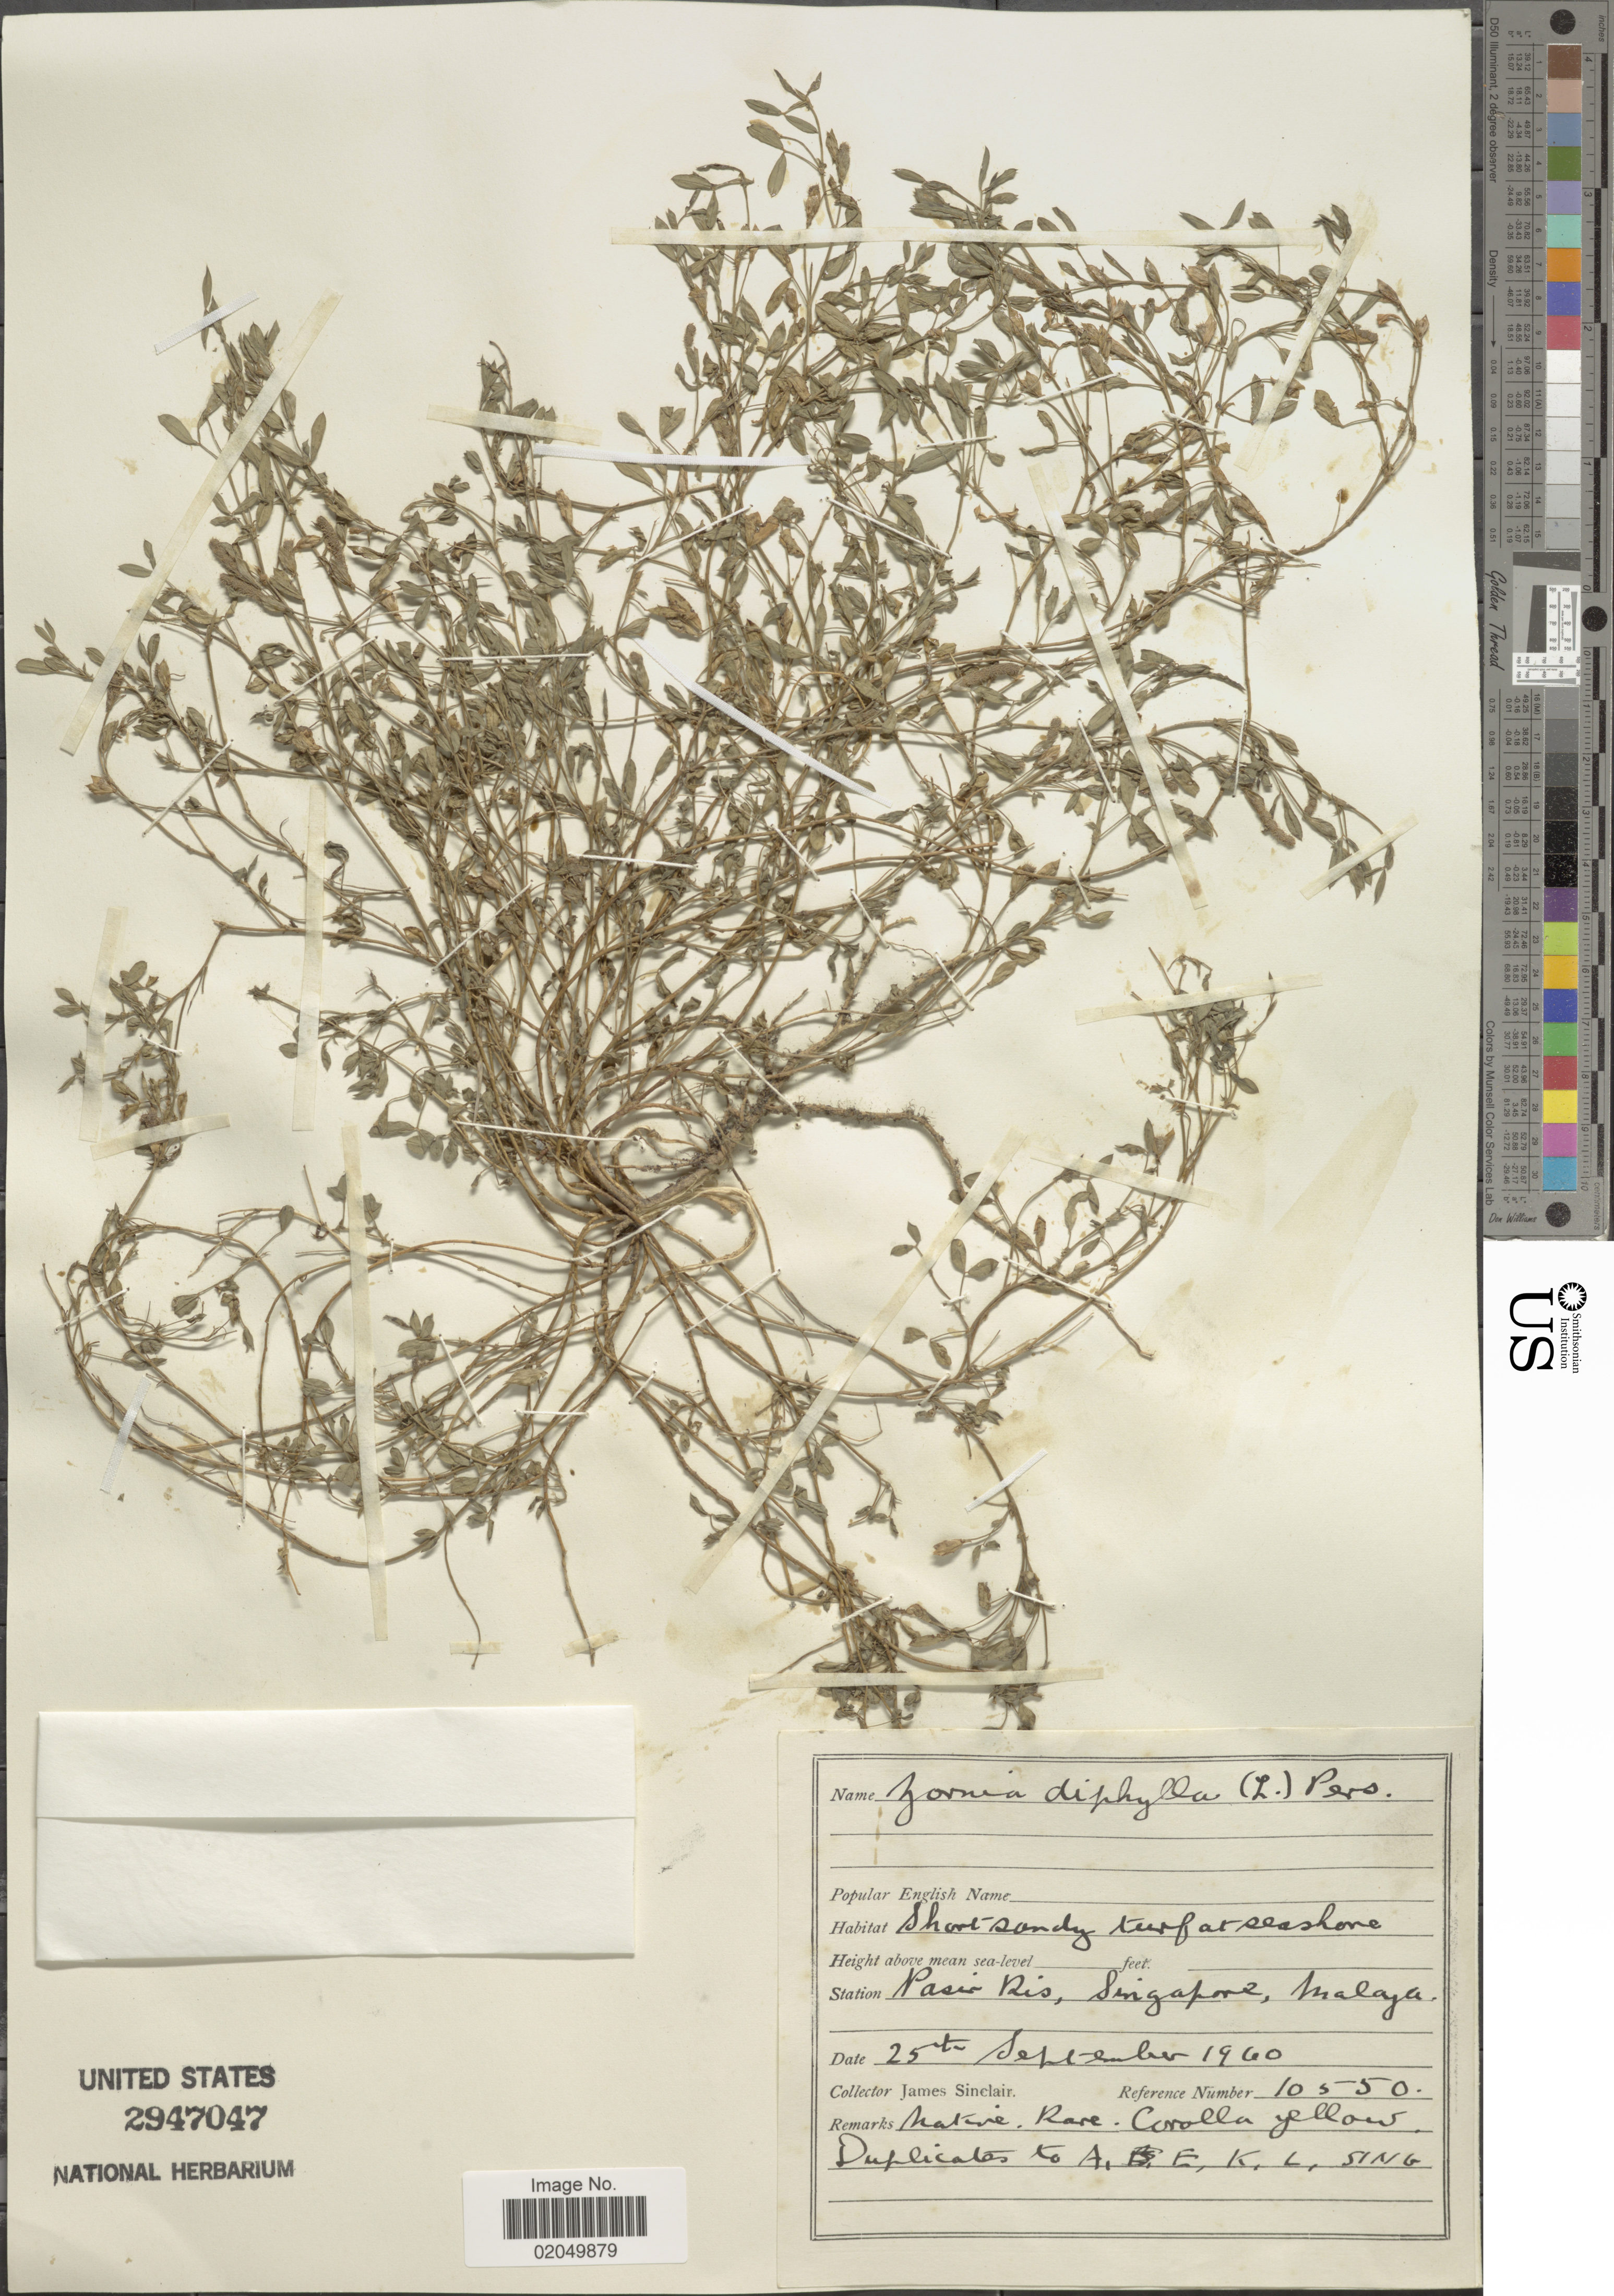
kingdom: Plantae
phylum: Tracheophyta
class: Magnoliopsida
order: Fabales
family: Fabaceae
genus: Zornia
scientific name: Zornia diphylla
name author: (L.) Pers.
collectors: J. Sinclair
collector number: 10550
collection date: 1960-09-25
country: Singapore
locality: Pasir Ris, Malaya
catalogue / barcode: US 2947047